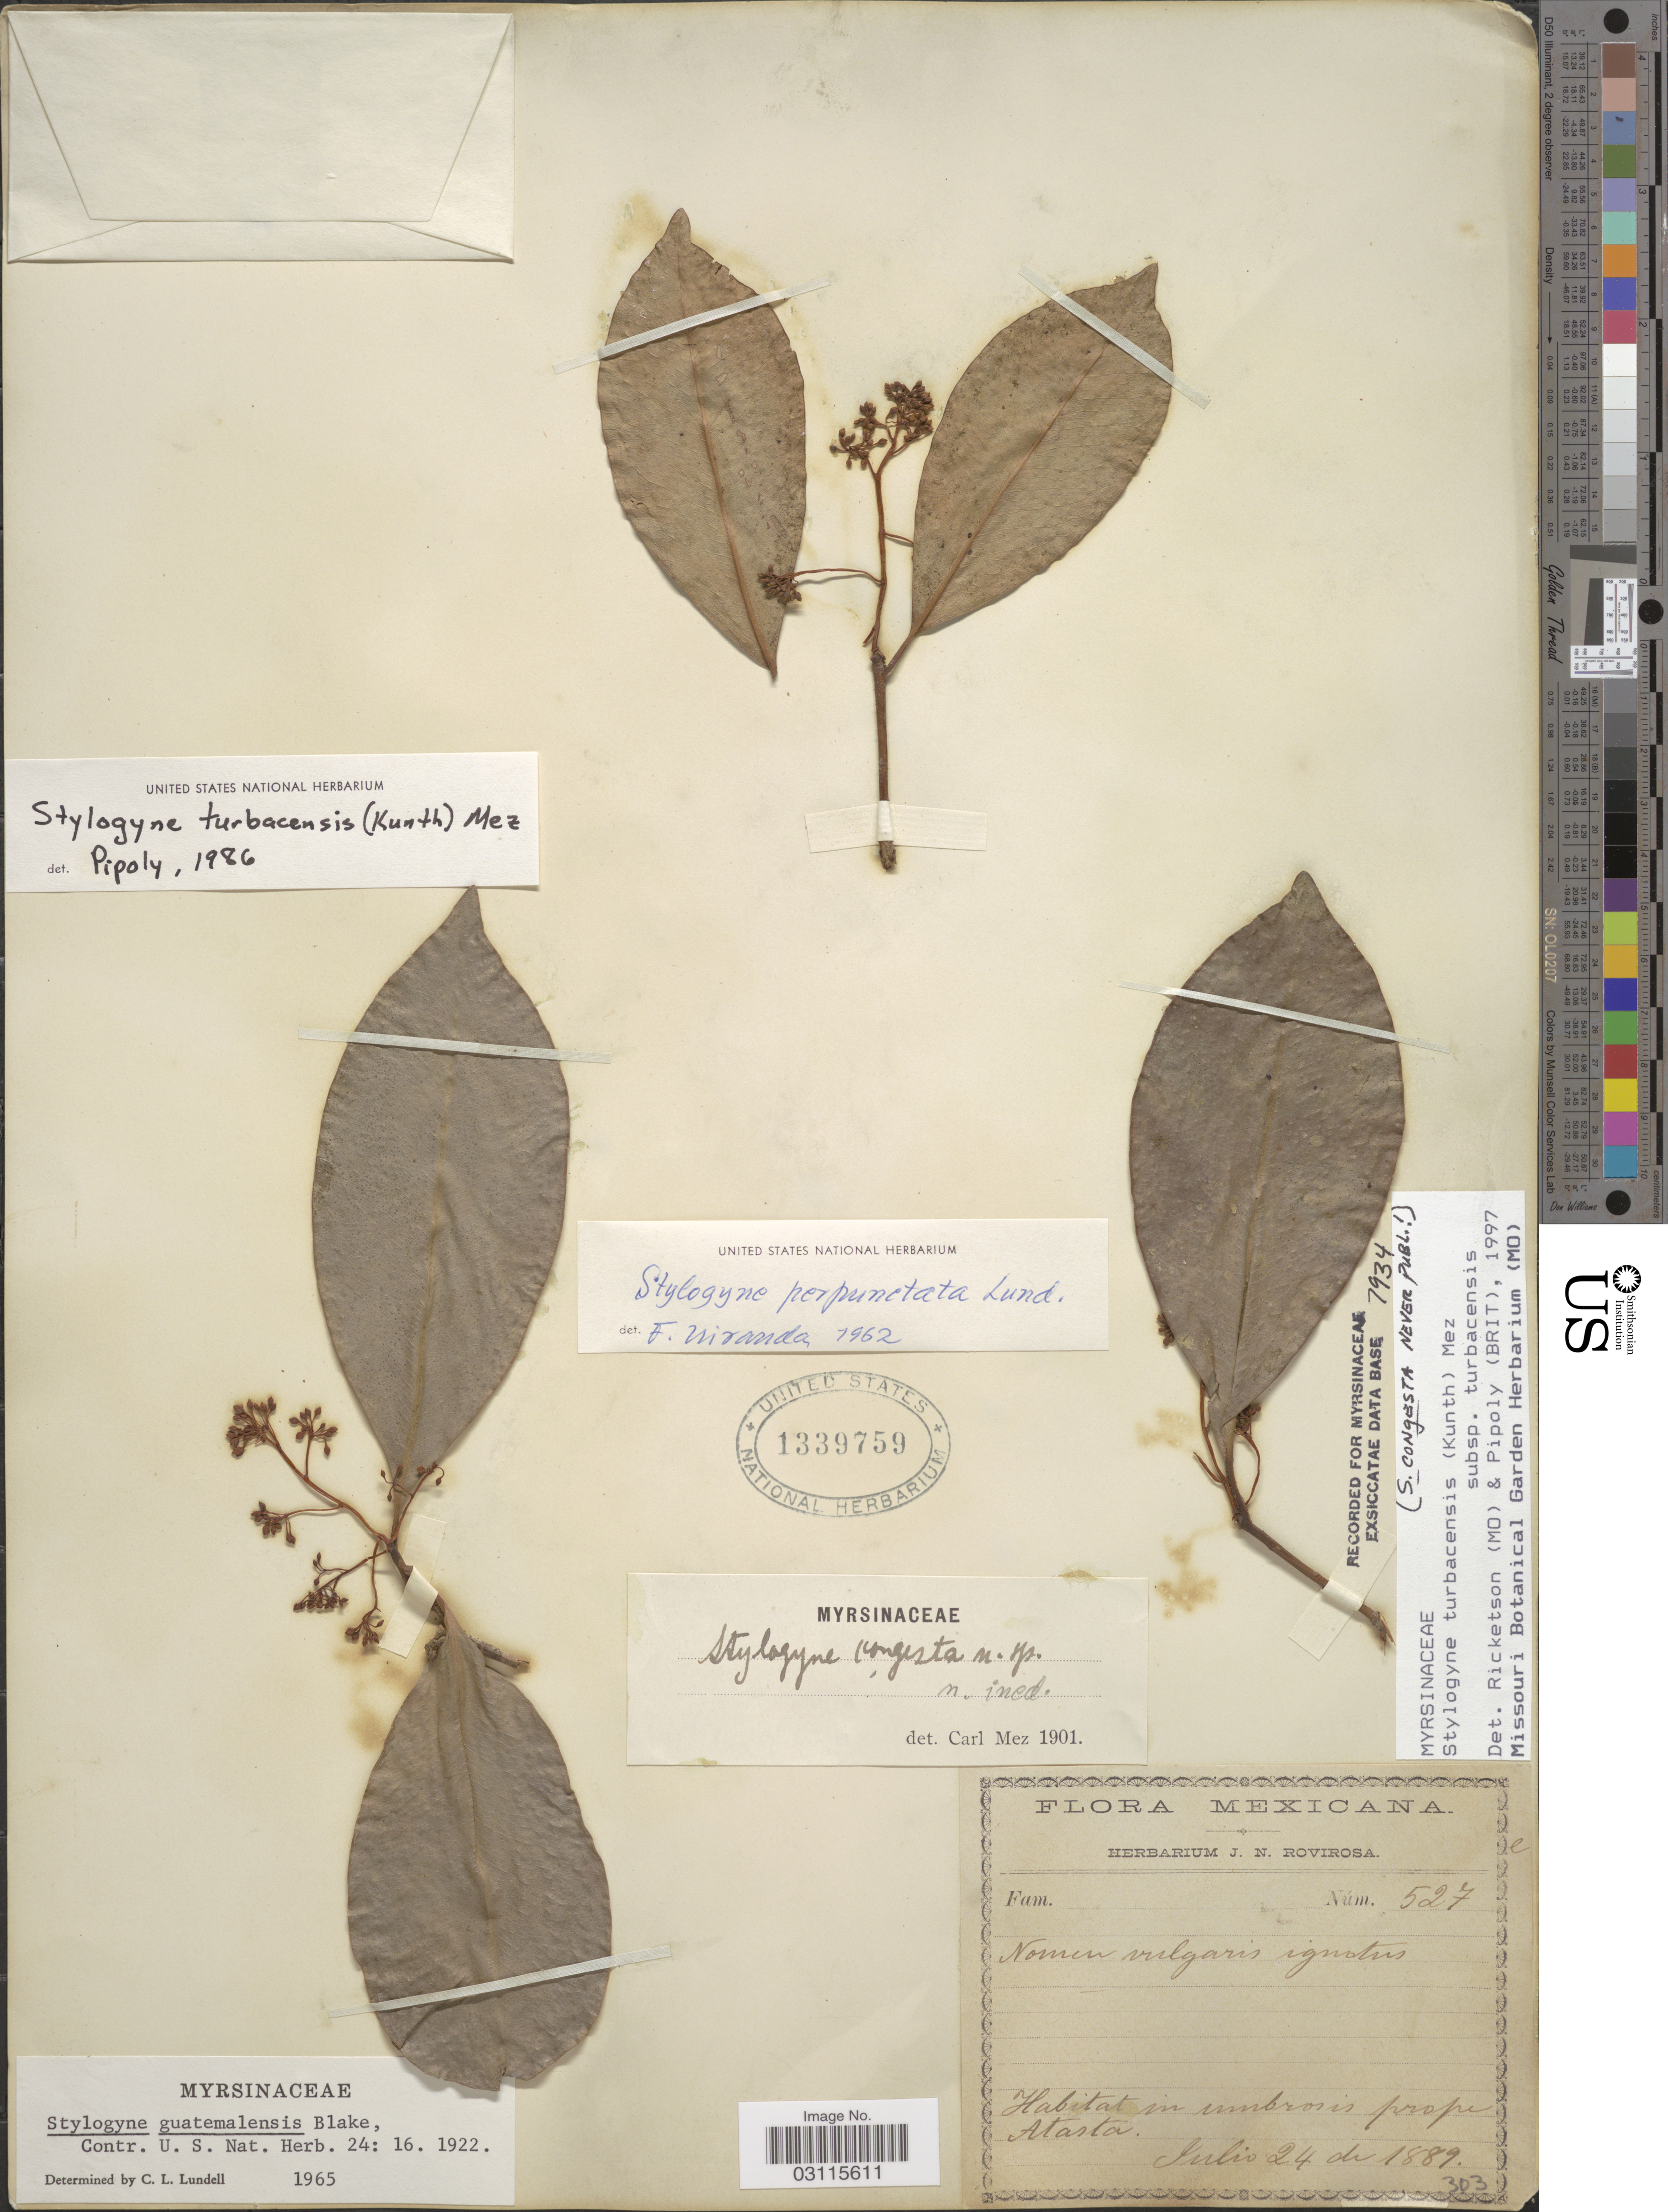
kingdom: Plantae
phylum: Tracheophyta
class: Magnoliopsida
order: Ericales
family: Primulaceae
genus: Stylogyne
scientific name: Stylogyne turbacensis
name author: (Kunth) Mez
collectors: ex herb. J. N. Rovirosa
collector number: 527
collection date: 1889-07-24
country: Mexico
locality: In umbrosis prope Atasta.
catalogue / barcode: US 1339759